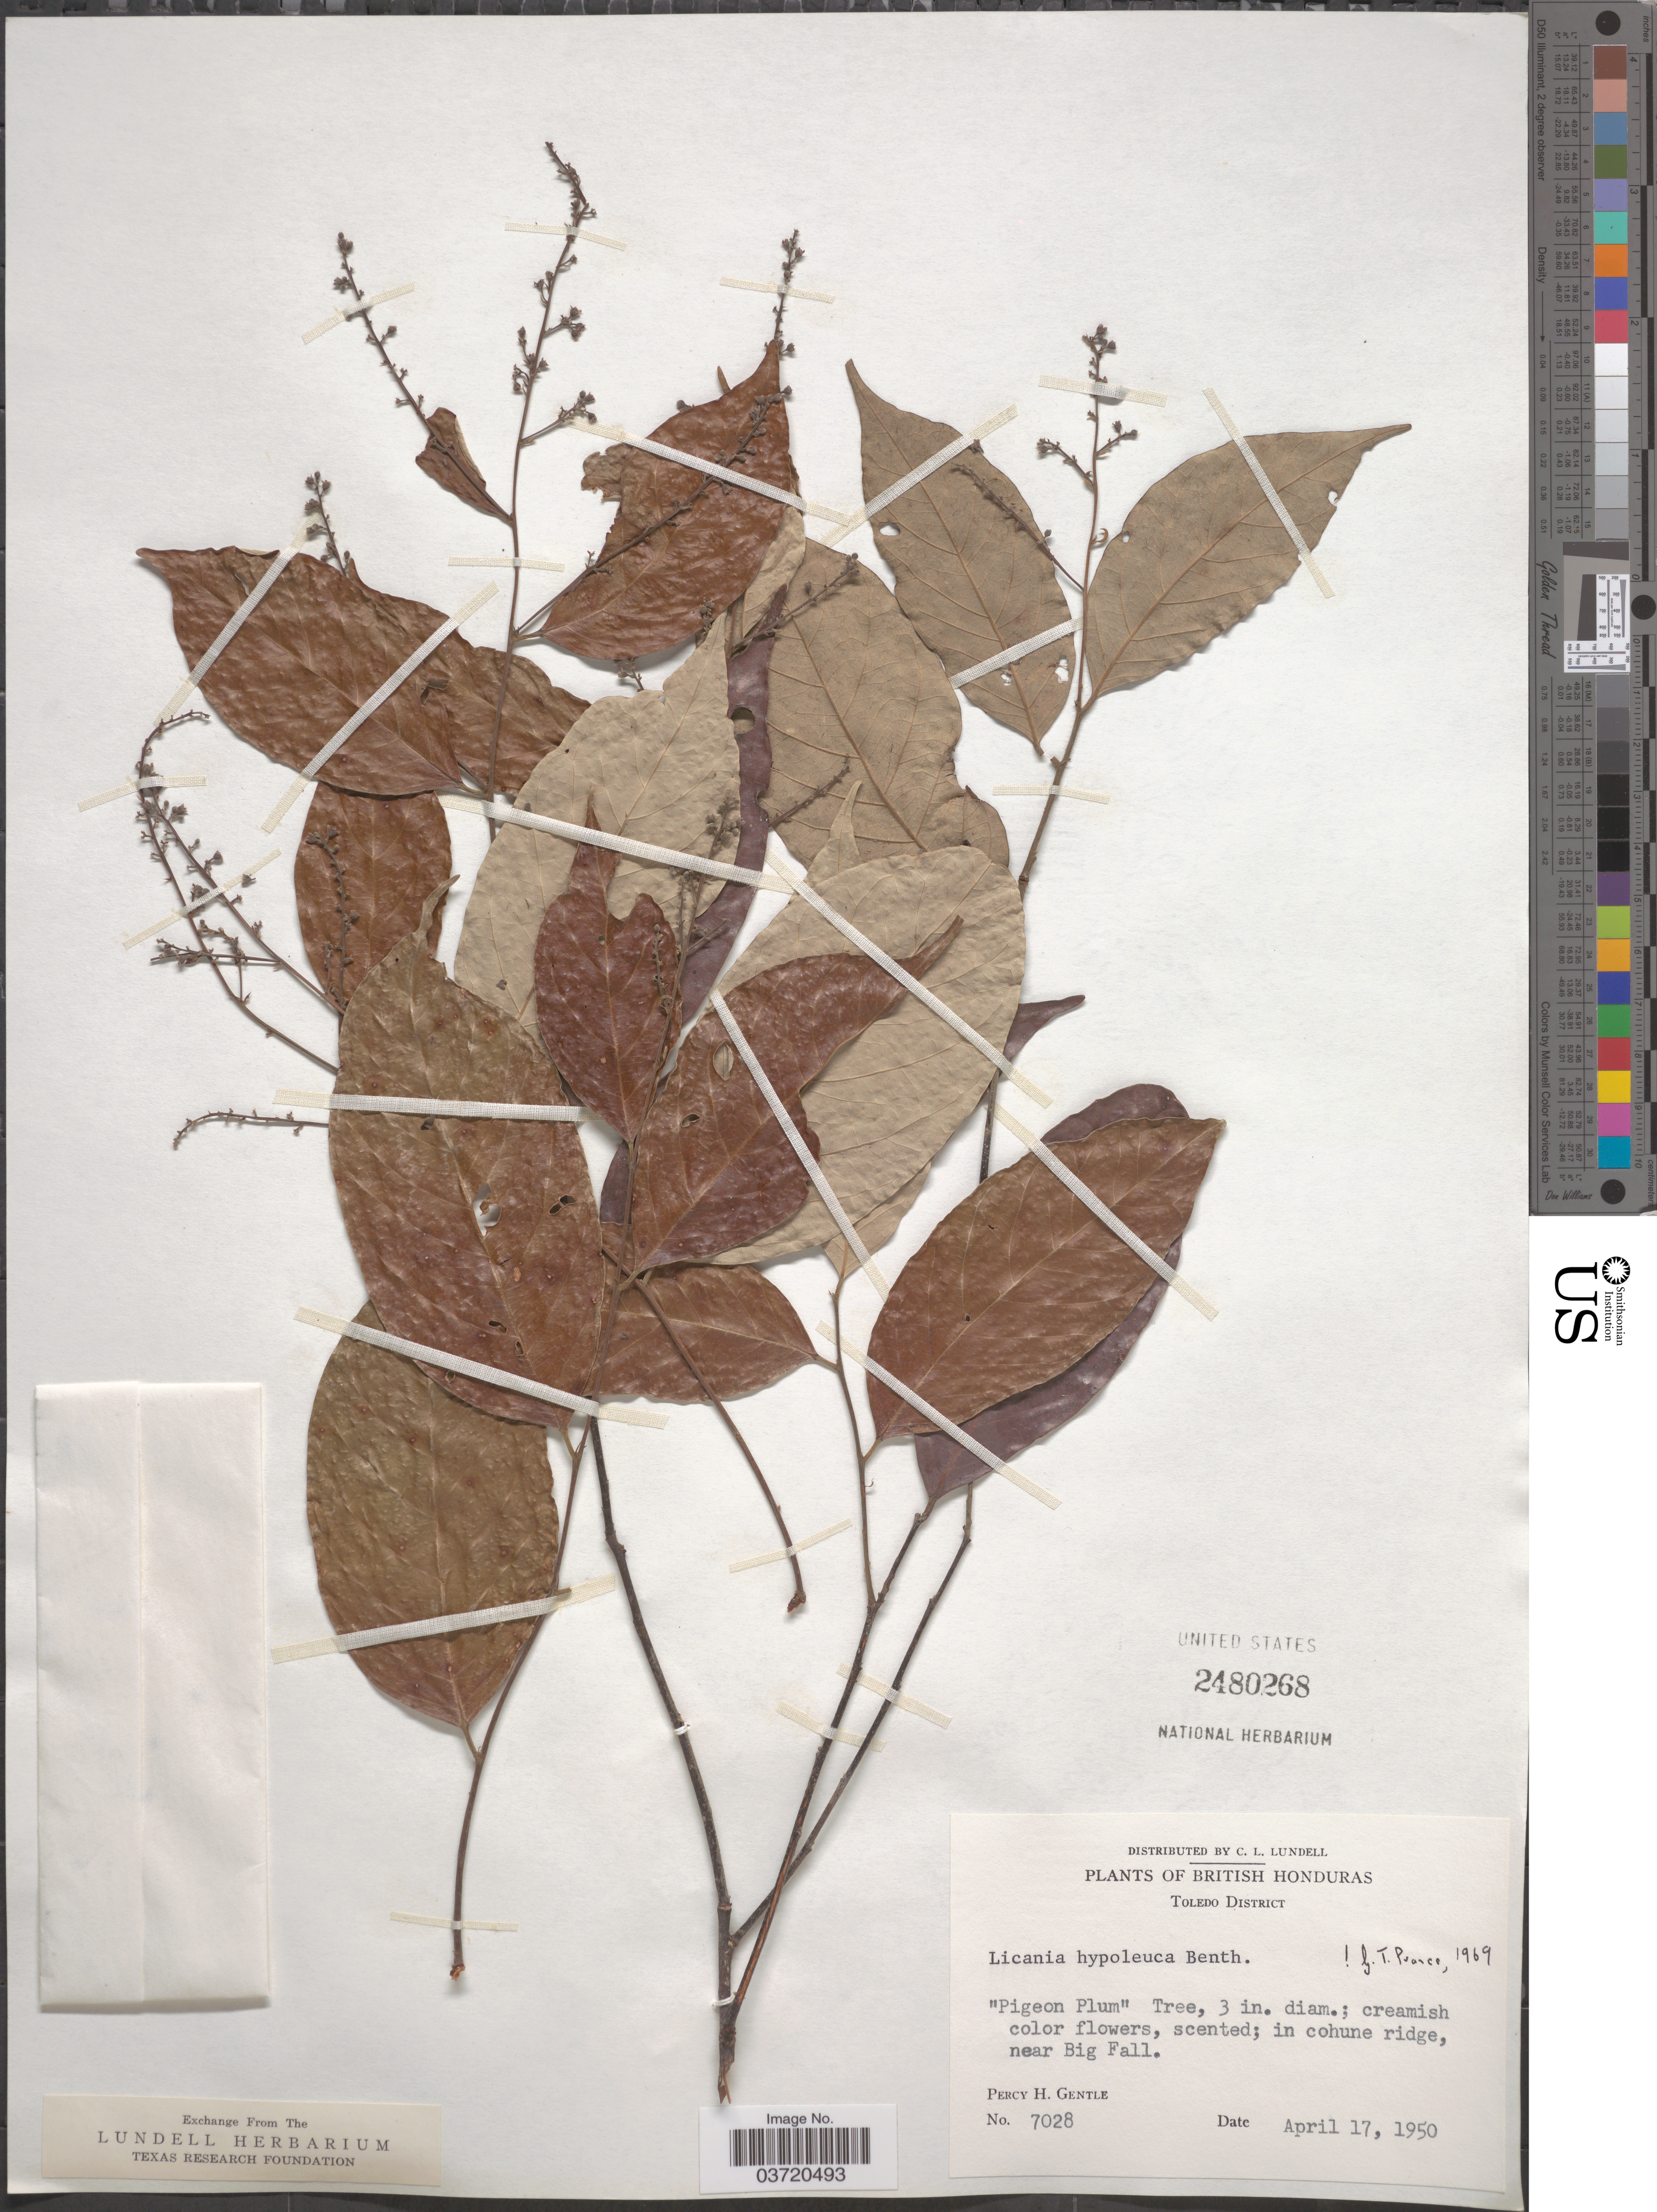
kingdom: Plantae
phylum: Tracheophyta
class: Magnoliopsida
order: Malpighiales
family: Chrysobalanaceae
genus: Licania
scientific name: Licania hypoleuca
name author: Benth.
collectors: P. H. Gentle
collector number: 7028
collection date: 1950-04-17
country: Belize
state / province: Toledo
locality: British Honduras. Toledo District. In cohune ridge, near Big Fall.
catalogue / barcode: US 2480268